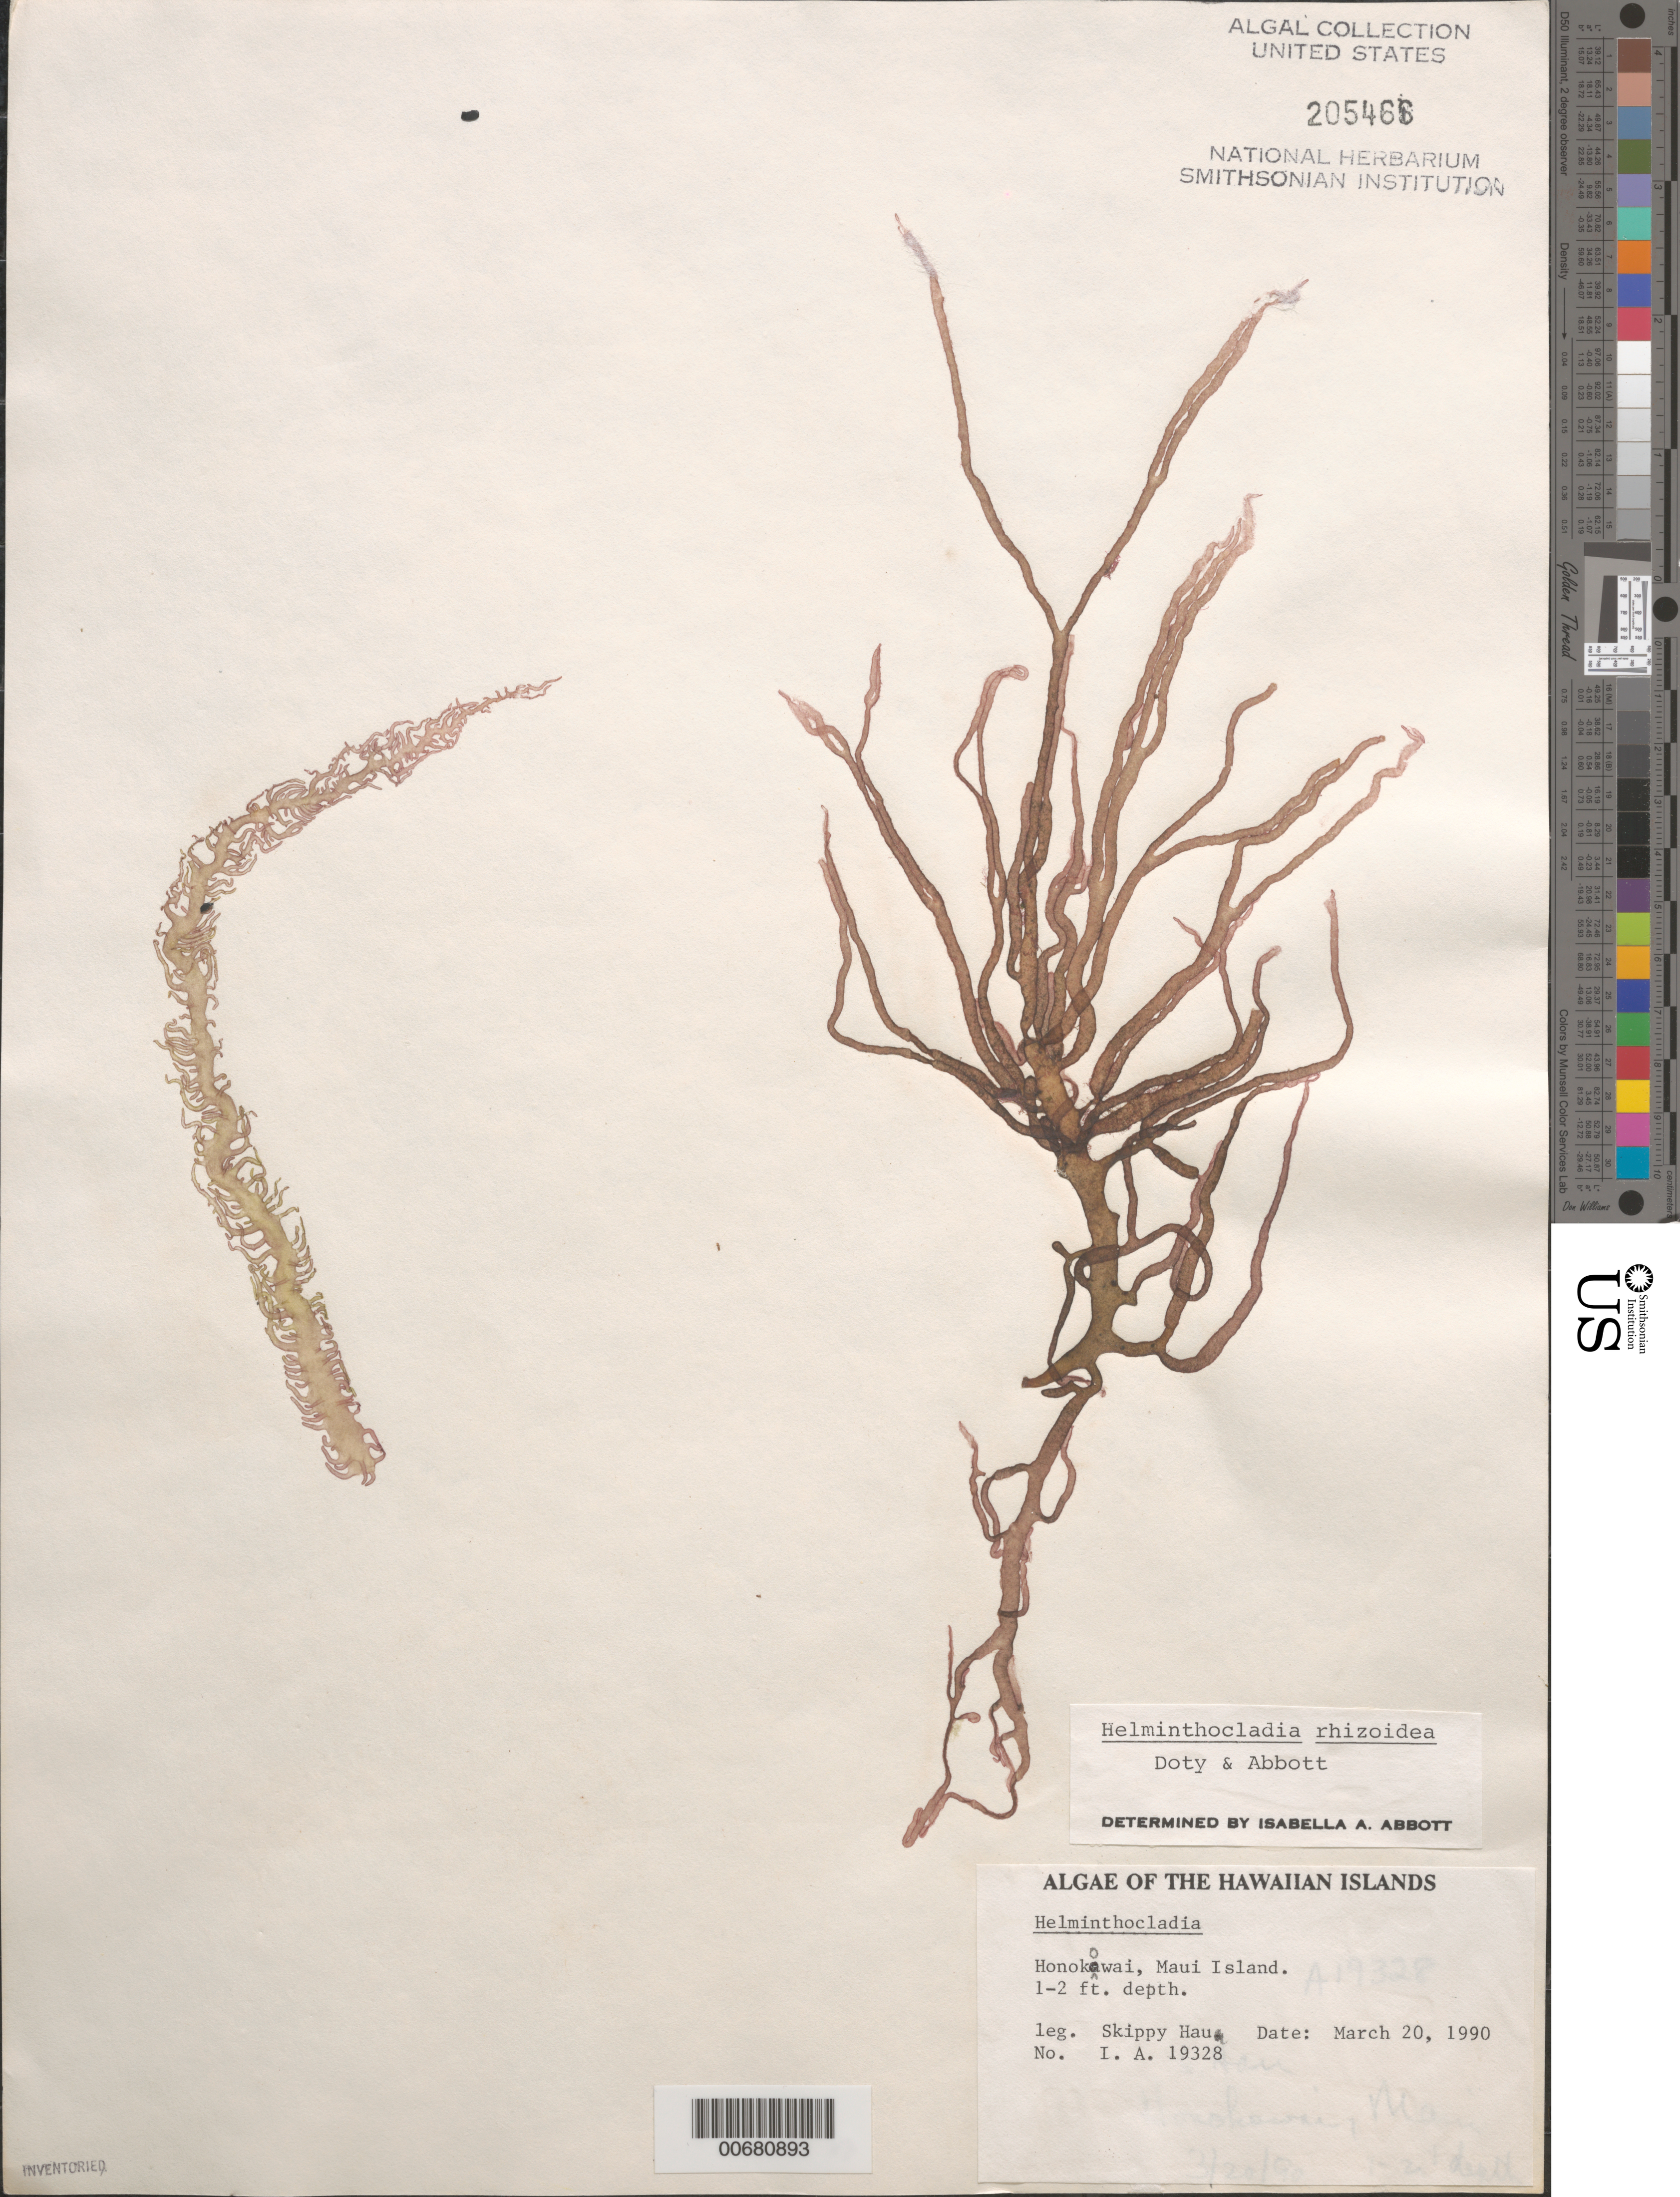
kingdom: Plantae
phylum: Rhodophyta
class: Florideophyceae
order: Nemaliales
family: Liagoraceae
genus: Helminthocladia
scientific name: Helminthocladia rhizoidea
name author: Doty & I.A. Abbott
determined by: Abbott, Isabella A.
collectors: S. Hau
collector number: IAA 19328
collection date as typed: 20 Mar 1990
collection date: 1990-03-20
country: United States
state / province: Hawaii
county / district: Maui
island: Maui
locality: Honokowai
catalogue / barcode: US 205466